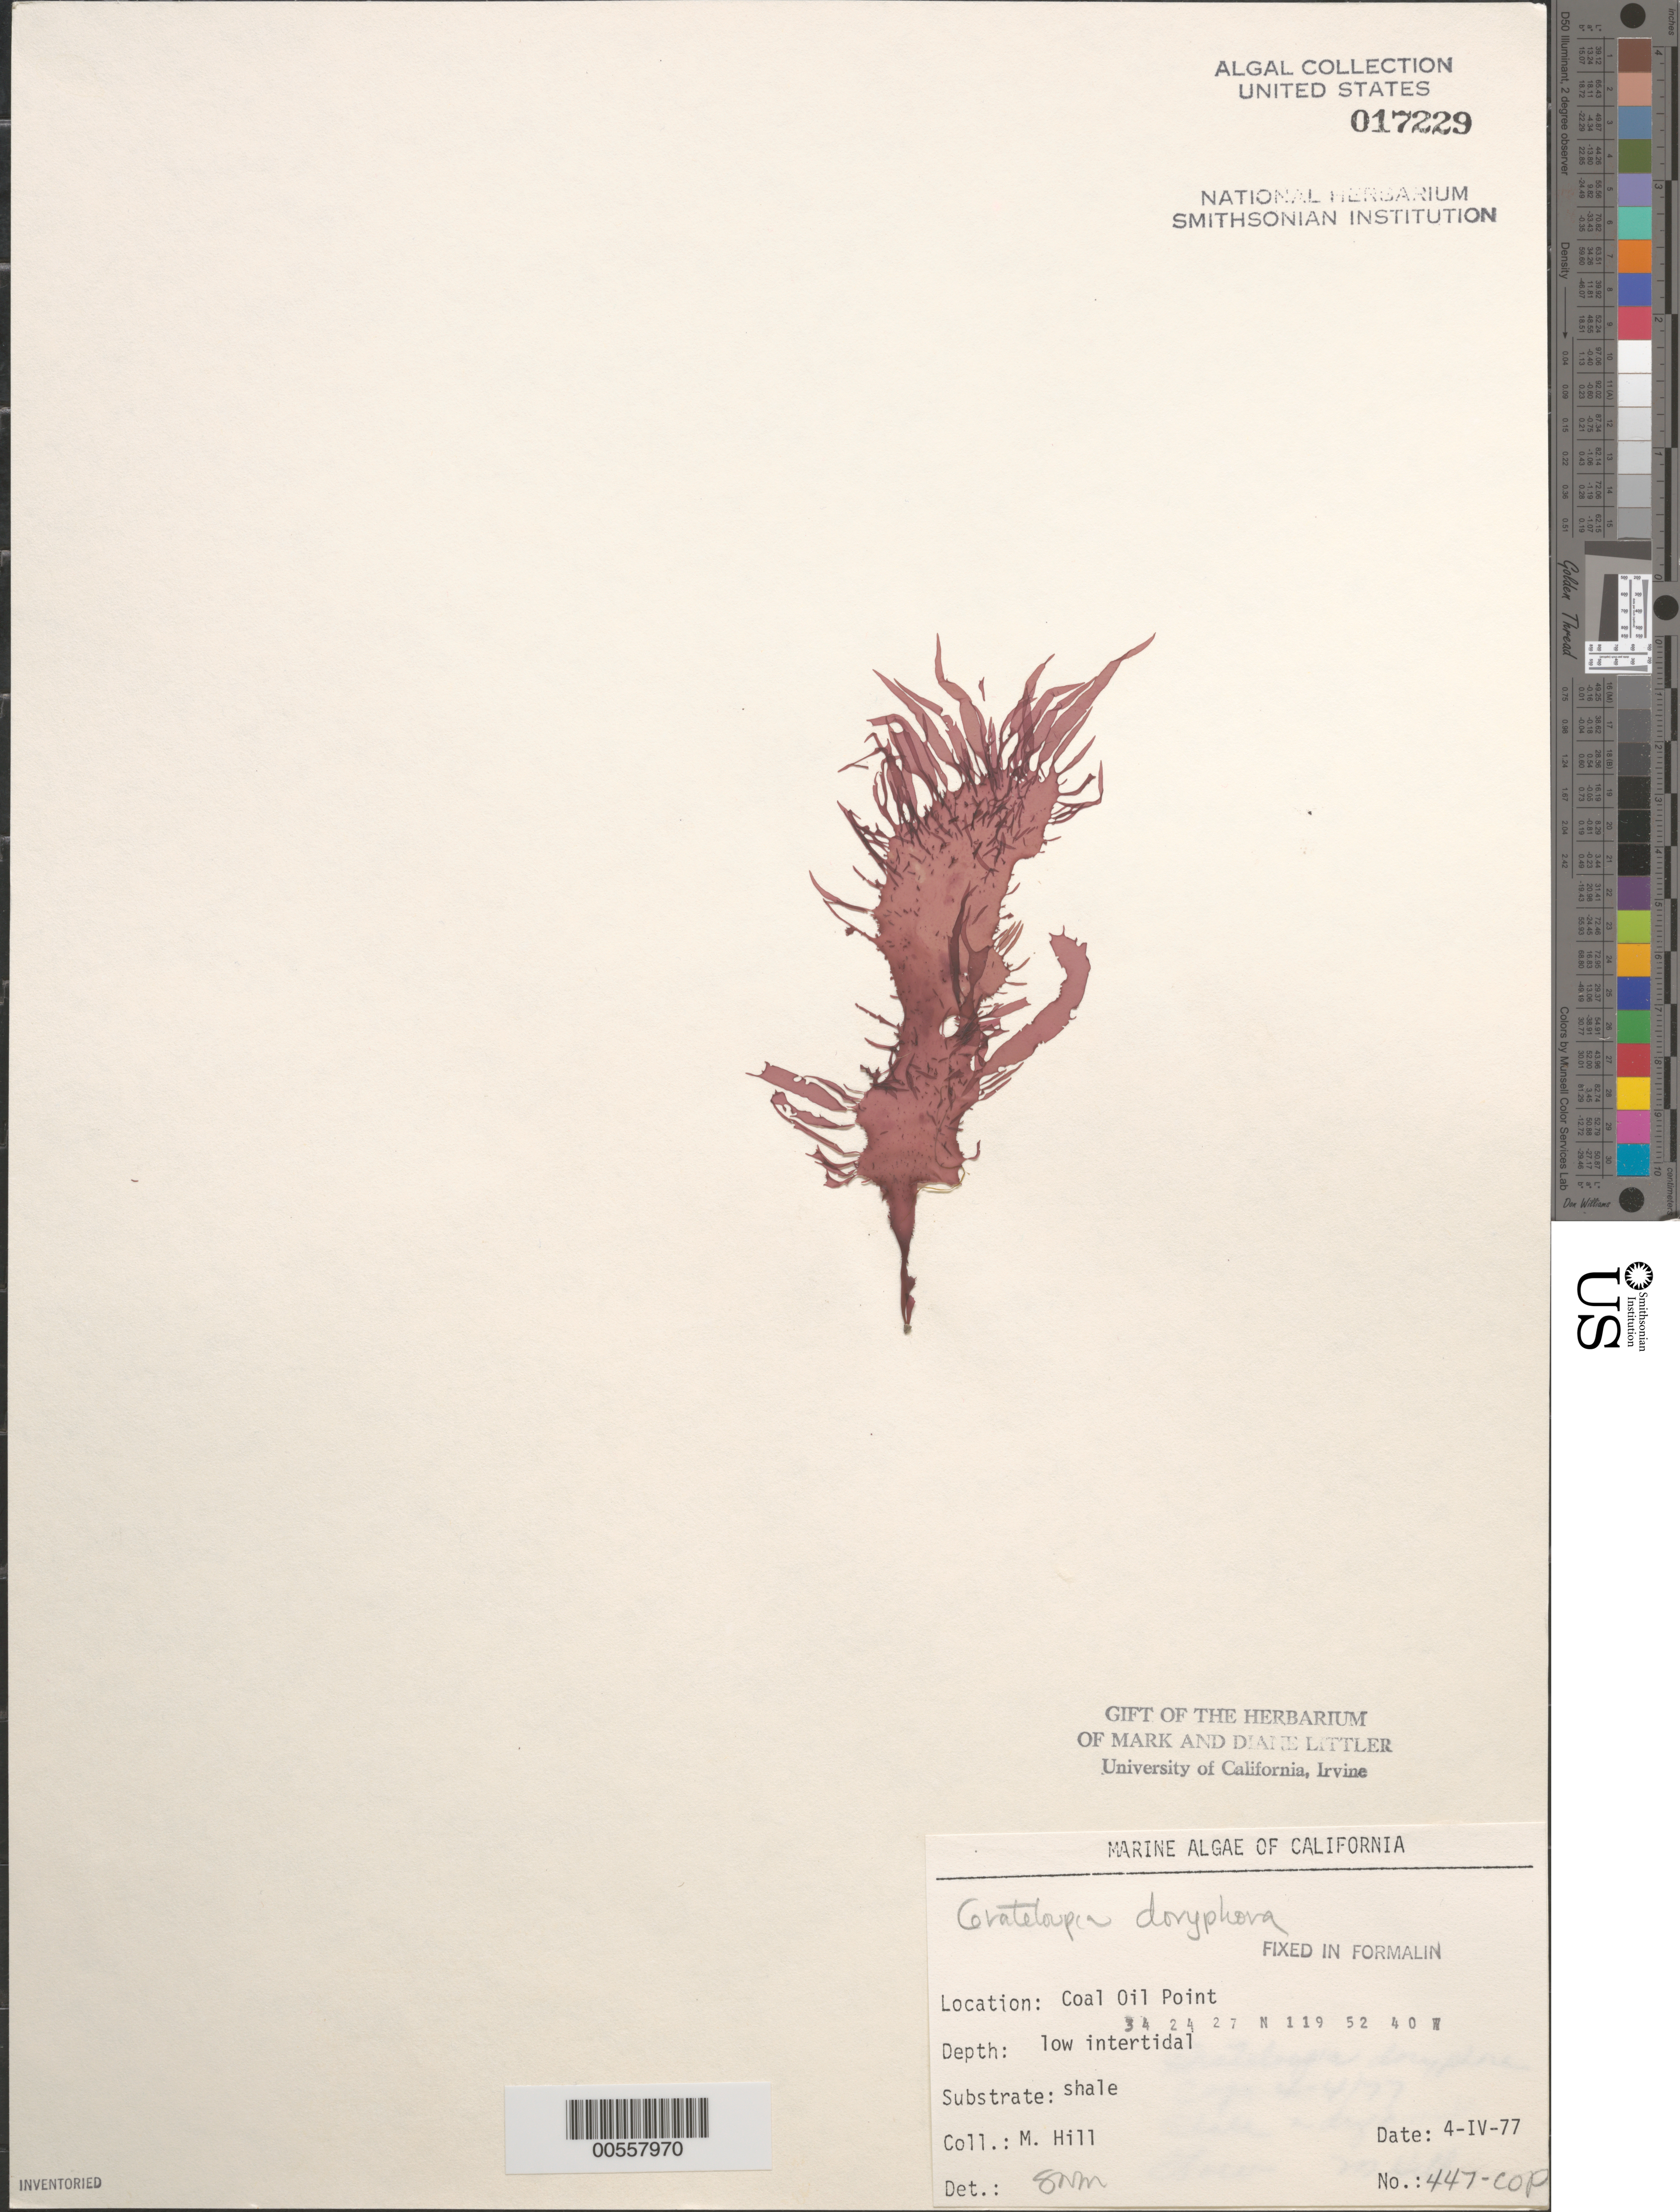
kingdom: Plantae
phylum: Rhodophyta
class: Florideophyceae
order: Halymeniales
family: Halymeniaceae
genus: Grateloupia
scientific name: Grateloupia doryphora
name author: (Mont.) Howe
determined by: Murray, S. N.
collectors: M. Hill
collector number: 447-cop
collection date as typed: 04 Apr 1977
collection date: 1977-04-04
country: United States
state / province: California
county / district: Santa Barbara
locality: Coal Oil Point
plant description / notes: BLM-SOCALBIGHT Rocky Intertidal Survey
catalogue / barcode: US 17229